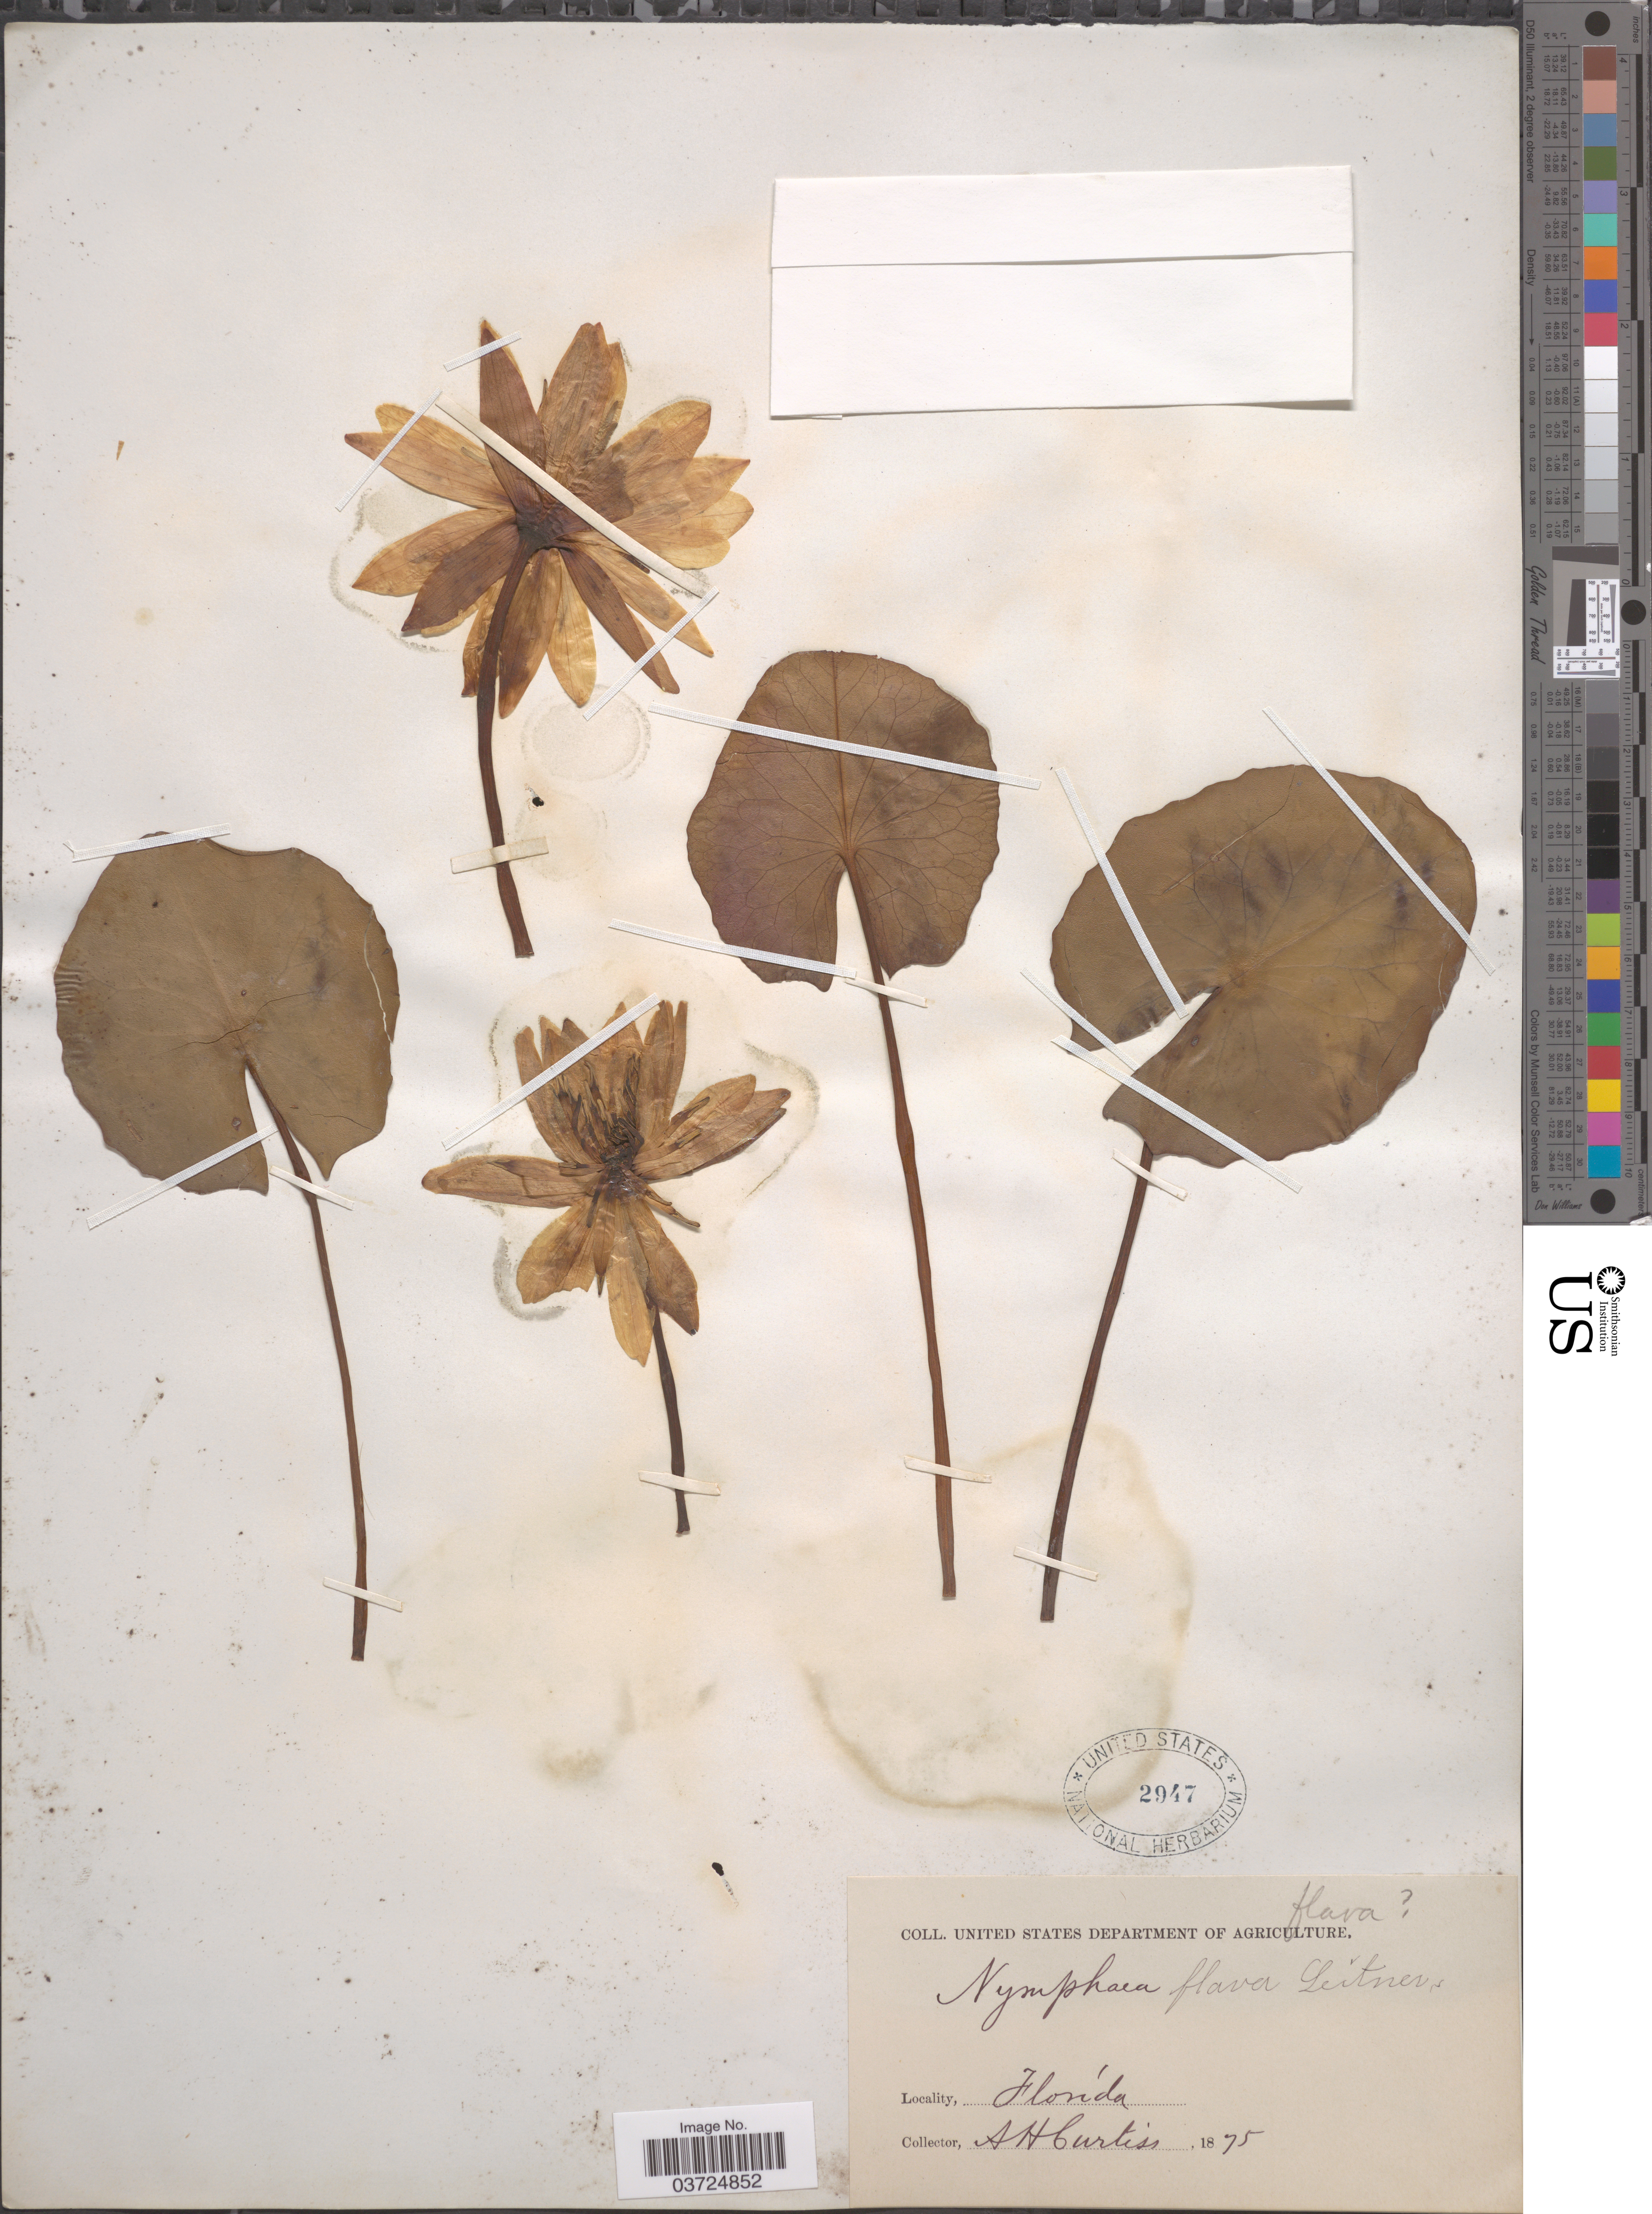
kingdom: Plantae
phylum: Tracheophyta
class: Magnoliopsida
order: Nymphaeales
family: Nymphaeaceae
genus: Nymphaea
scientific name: Nymphaea flava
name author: Leitn.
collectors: A. H. Curtiss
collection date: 1875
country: United States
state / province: Florida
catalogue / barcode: US 2947